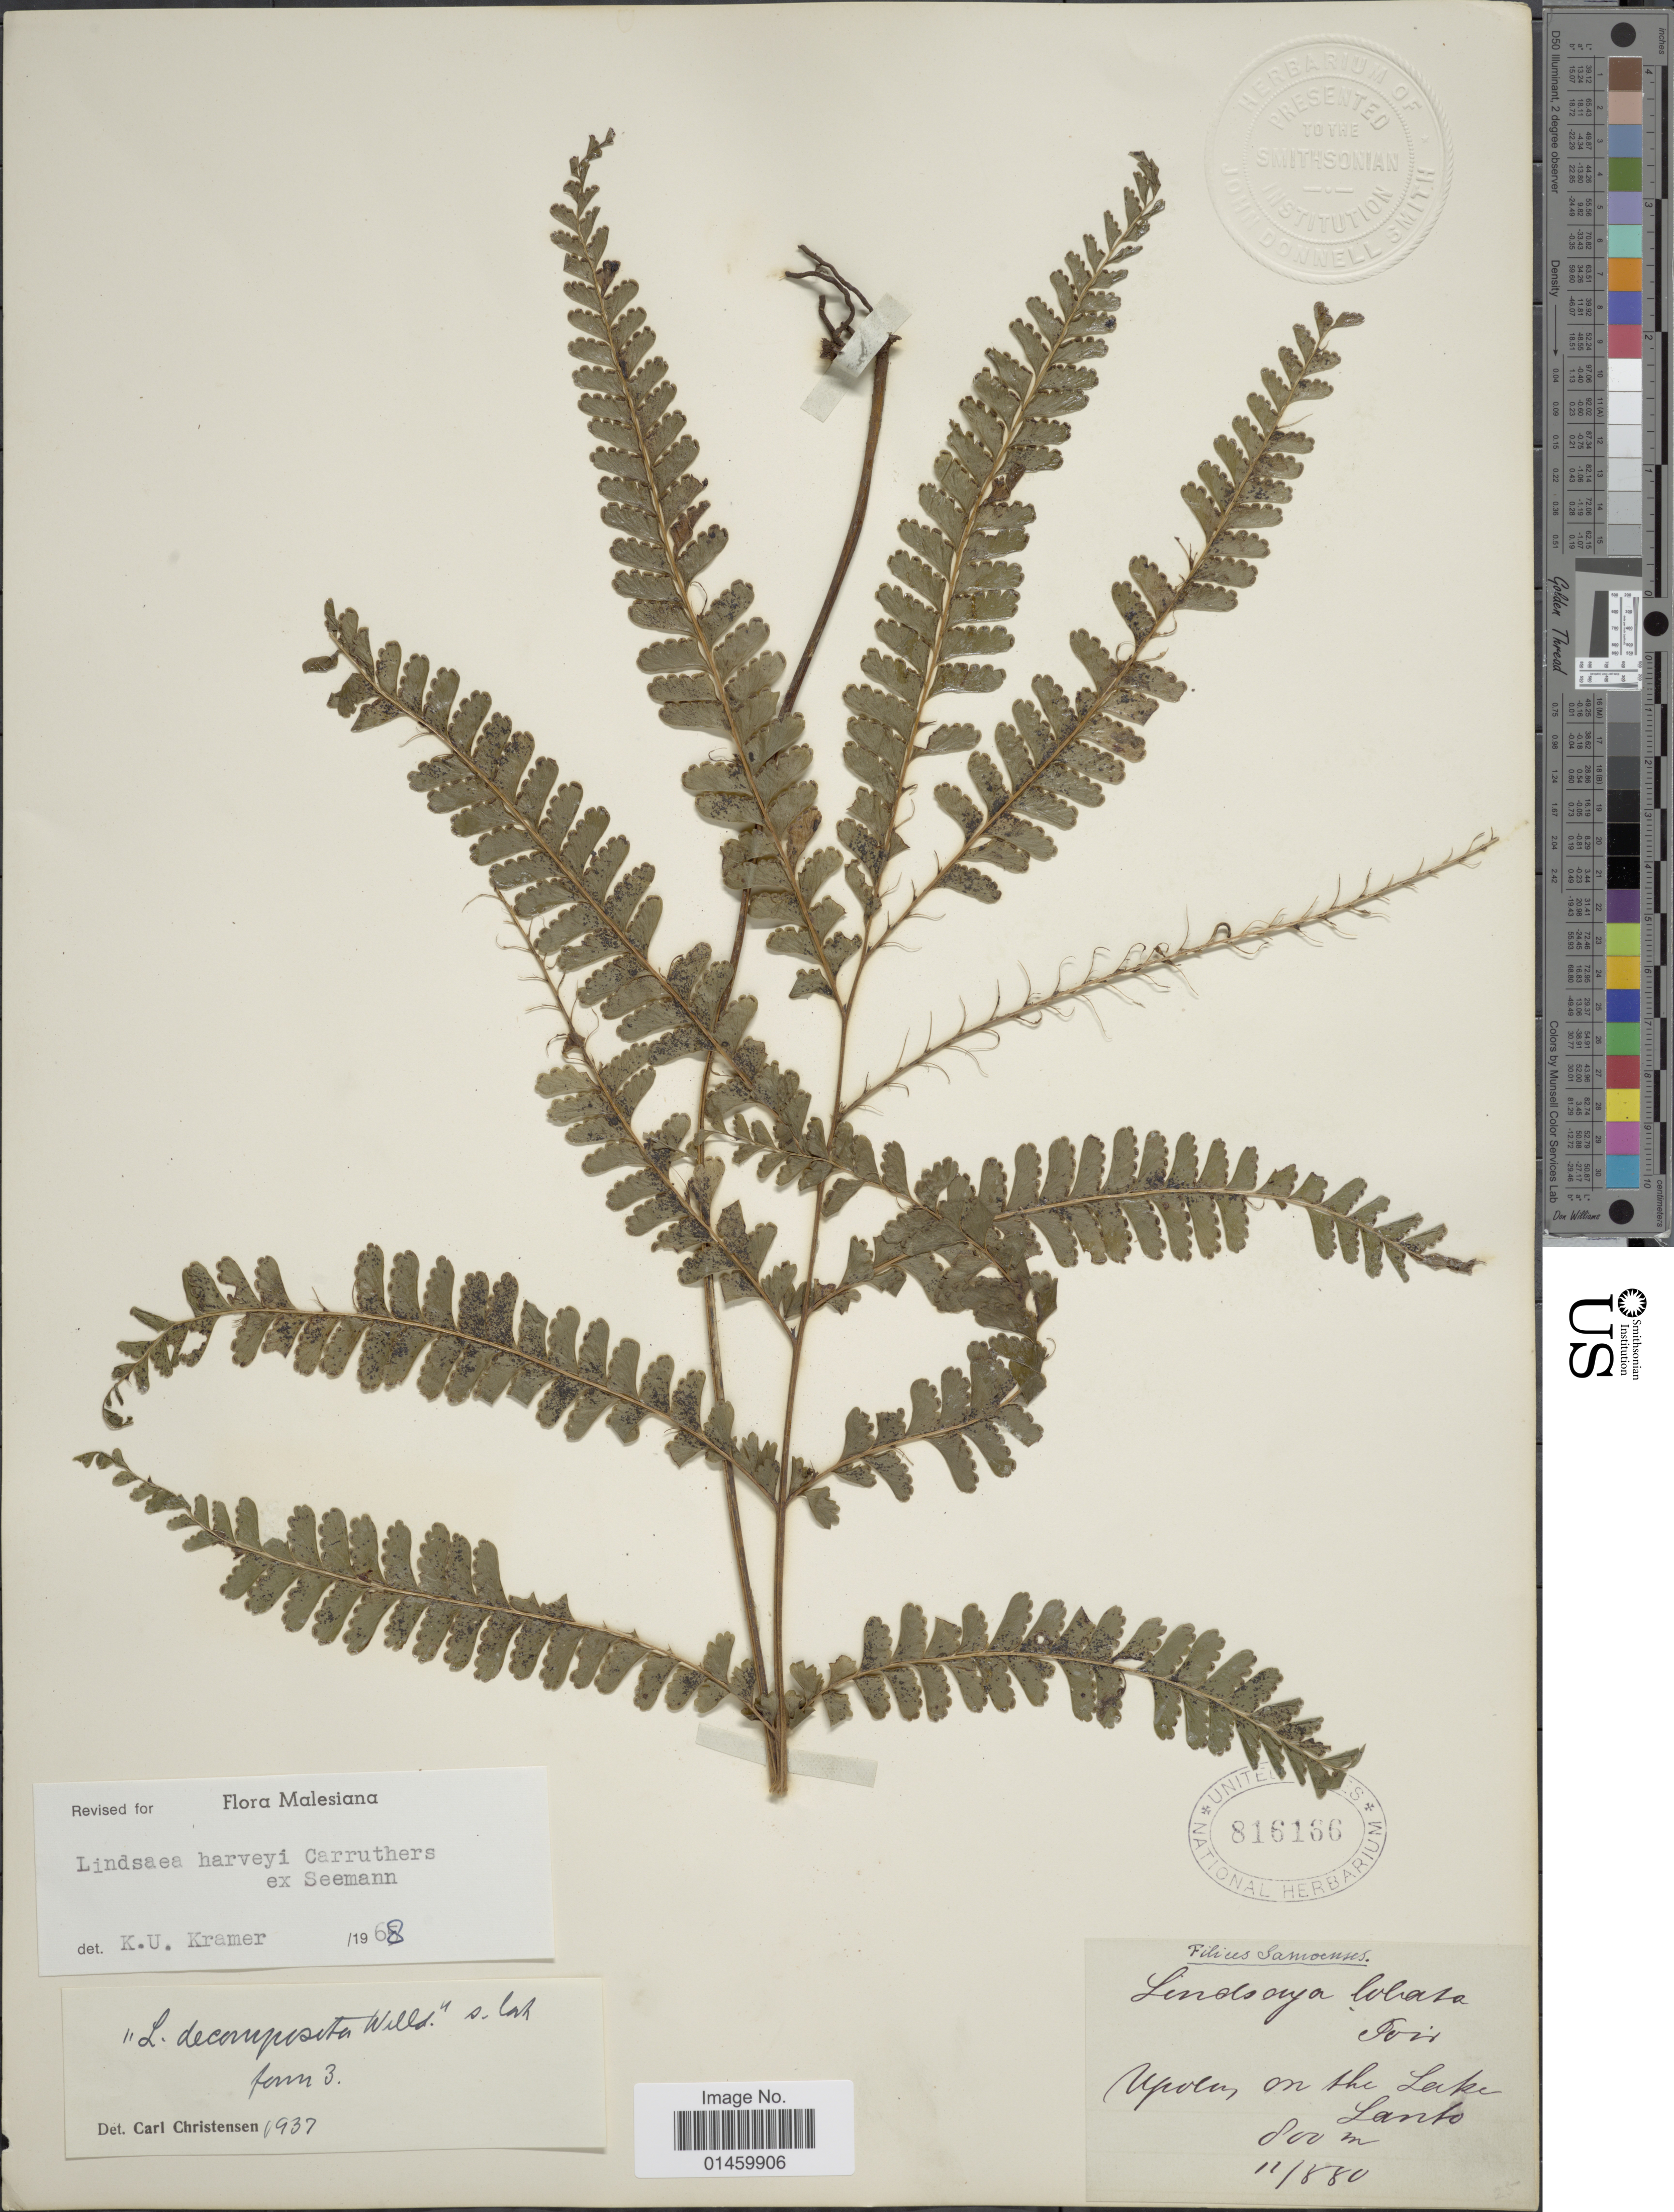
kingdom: Plantae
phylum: Tracheophyta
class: Polypodiopsida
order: Polypodiales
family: Lindsaeaceae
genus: Lindsaea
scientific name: Lindsaea harveyi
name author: Carruth. ex Seem.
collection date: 1880-11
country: Samoa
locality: Upolu on the Lake Lanto.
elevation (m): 800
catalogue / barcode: US 816136